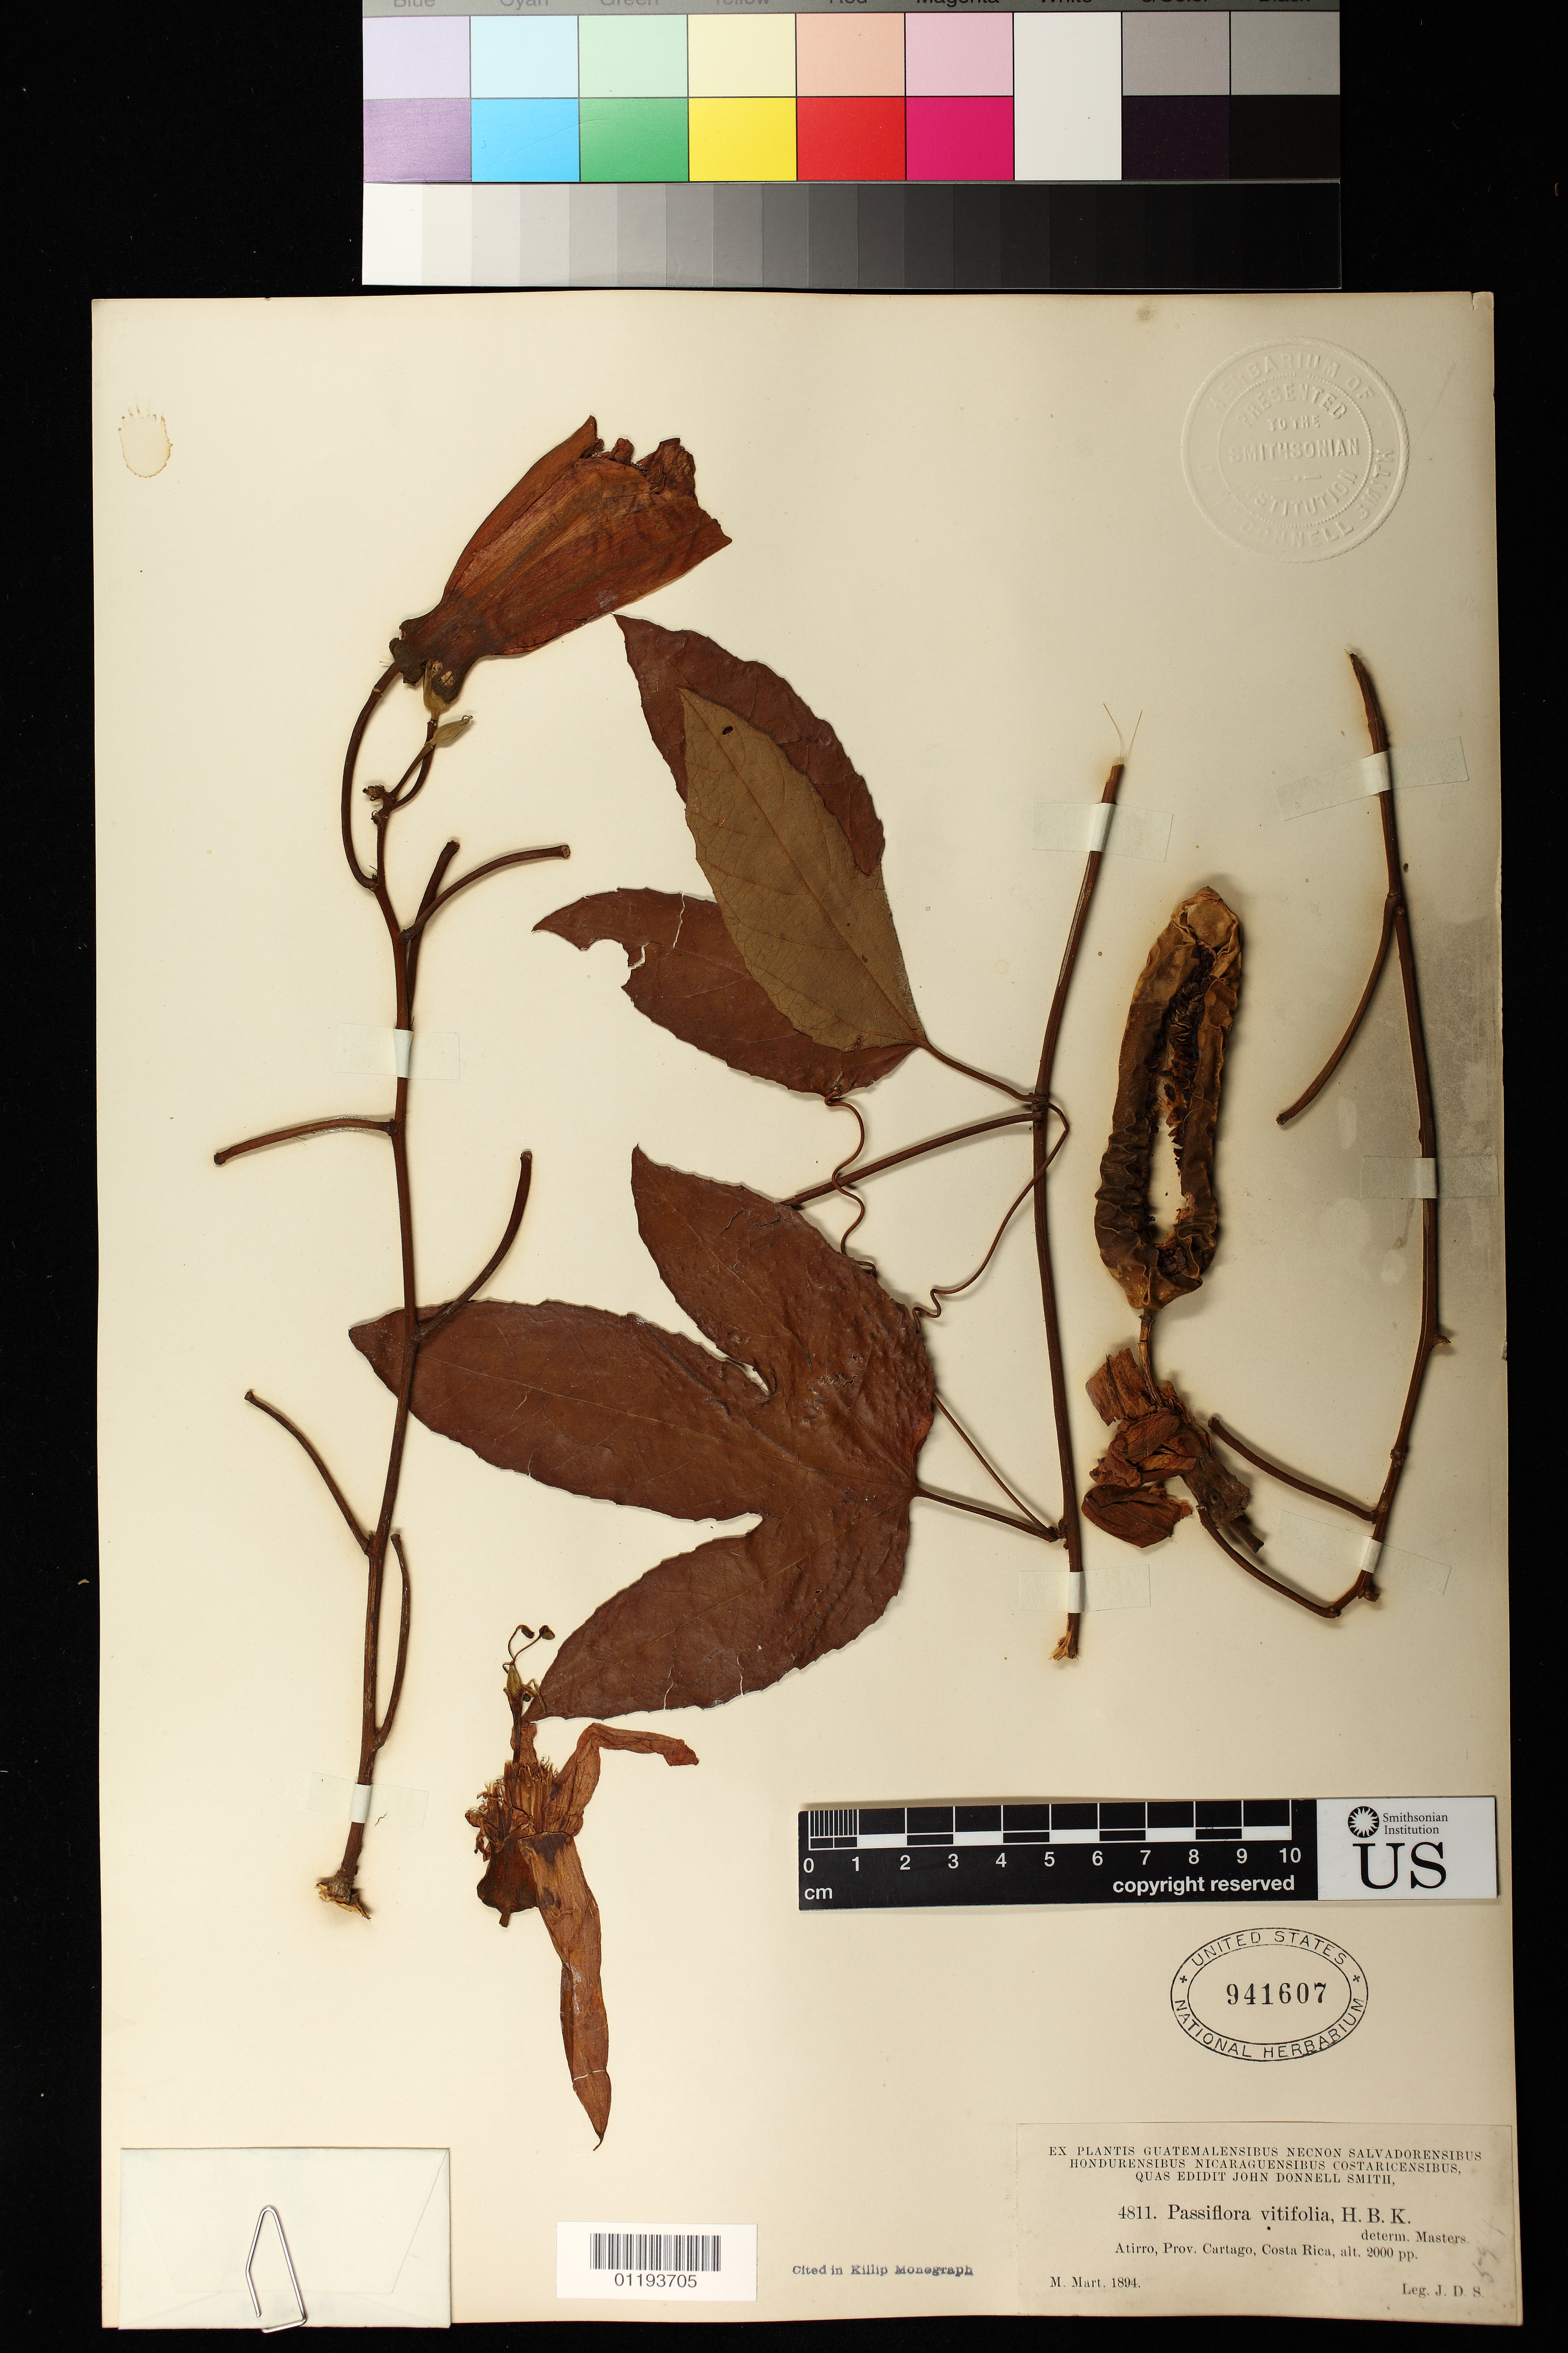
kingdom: Plantae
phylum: Tracheophyta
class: Magnoliopsida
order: Malpighiales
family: Passifloraceae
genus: Passiflora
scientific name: Passiflora vitifolia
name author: Kunth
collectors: J. Donnell Smith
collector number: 4811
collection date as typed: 1894-03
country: Costa Rica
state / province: Cartago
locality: Atirro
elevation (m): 610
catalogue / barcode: US 941607